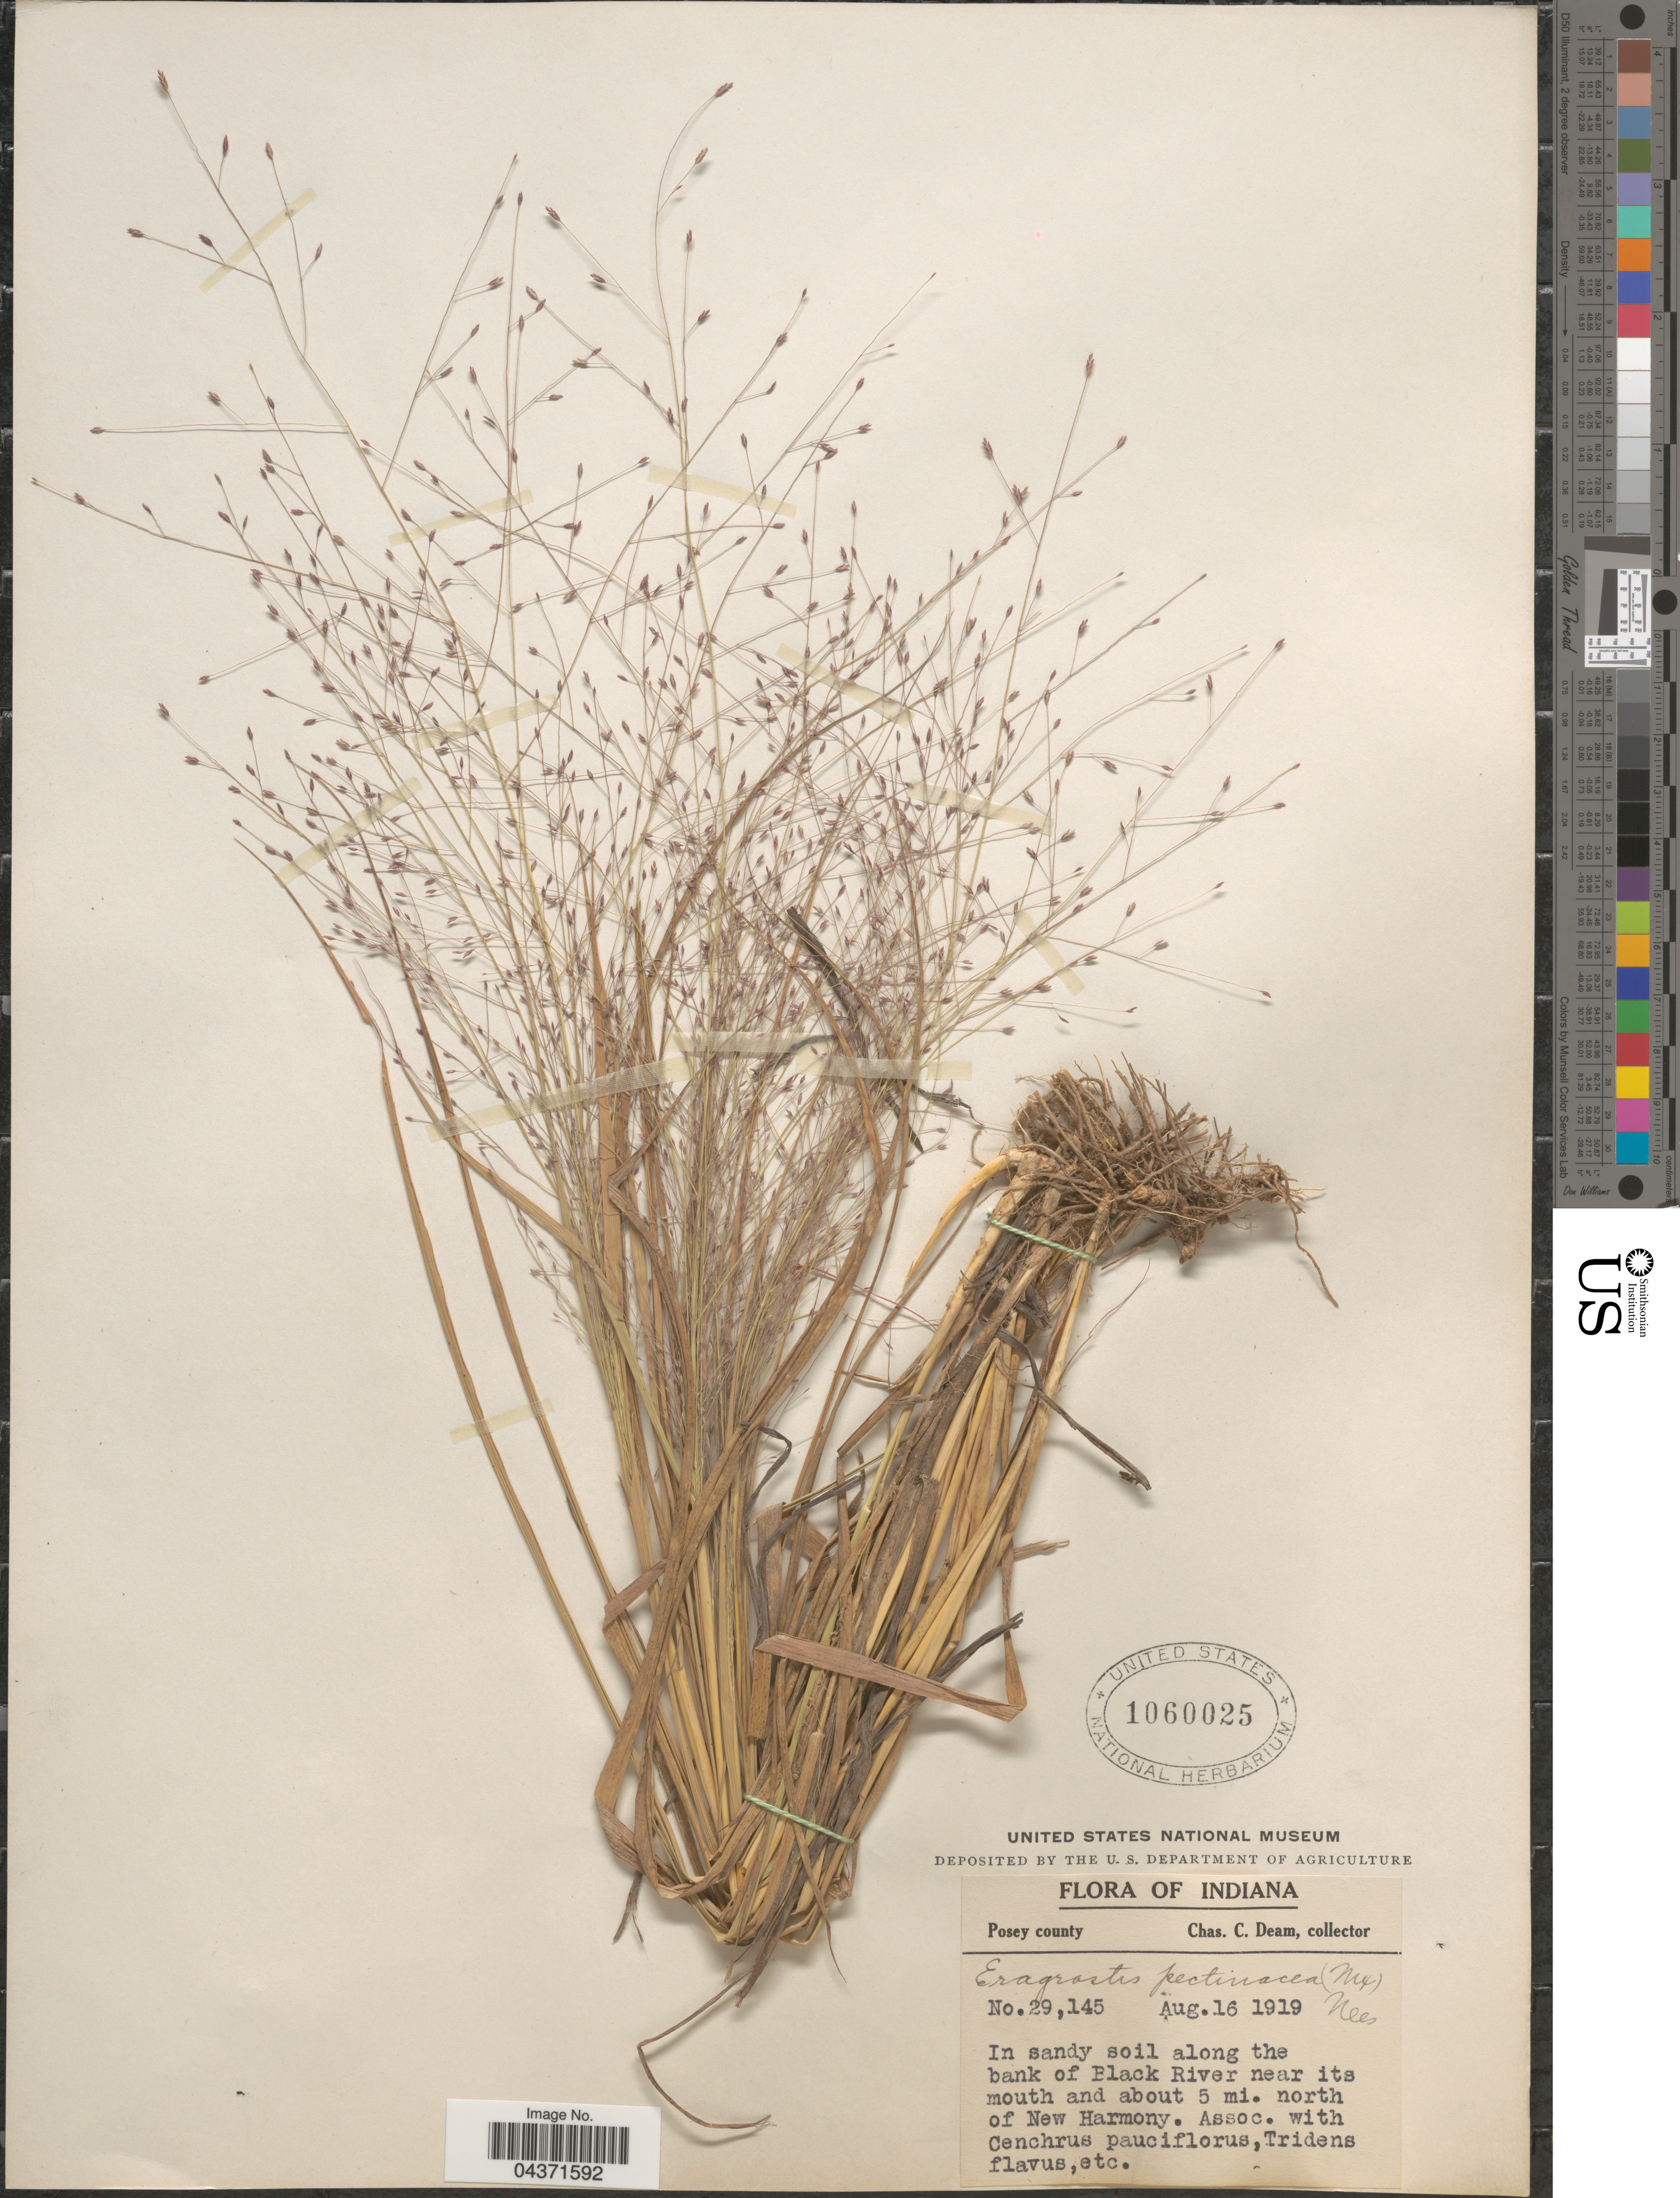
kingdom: Plantae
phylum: Tracheophyta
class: Liliopsida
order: Poales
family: Poaceae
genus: Eragrostis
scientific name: Eragrostis spectabilis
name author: (Pursh) Steud.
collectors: C. C. Deam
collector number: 29145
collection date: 1919-08-16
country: United States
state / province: Indiana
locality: Posey county. In sandy soil along the bank of Black River near its mouth and about 5 mi. north of New Harmony.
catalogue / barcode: US 1060025